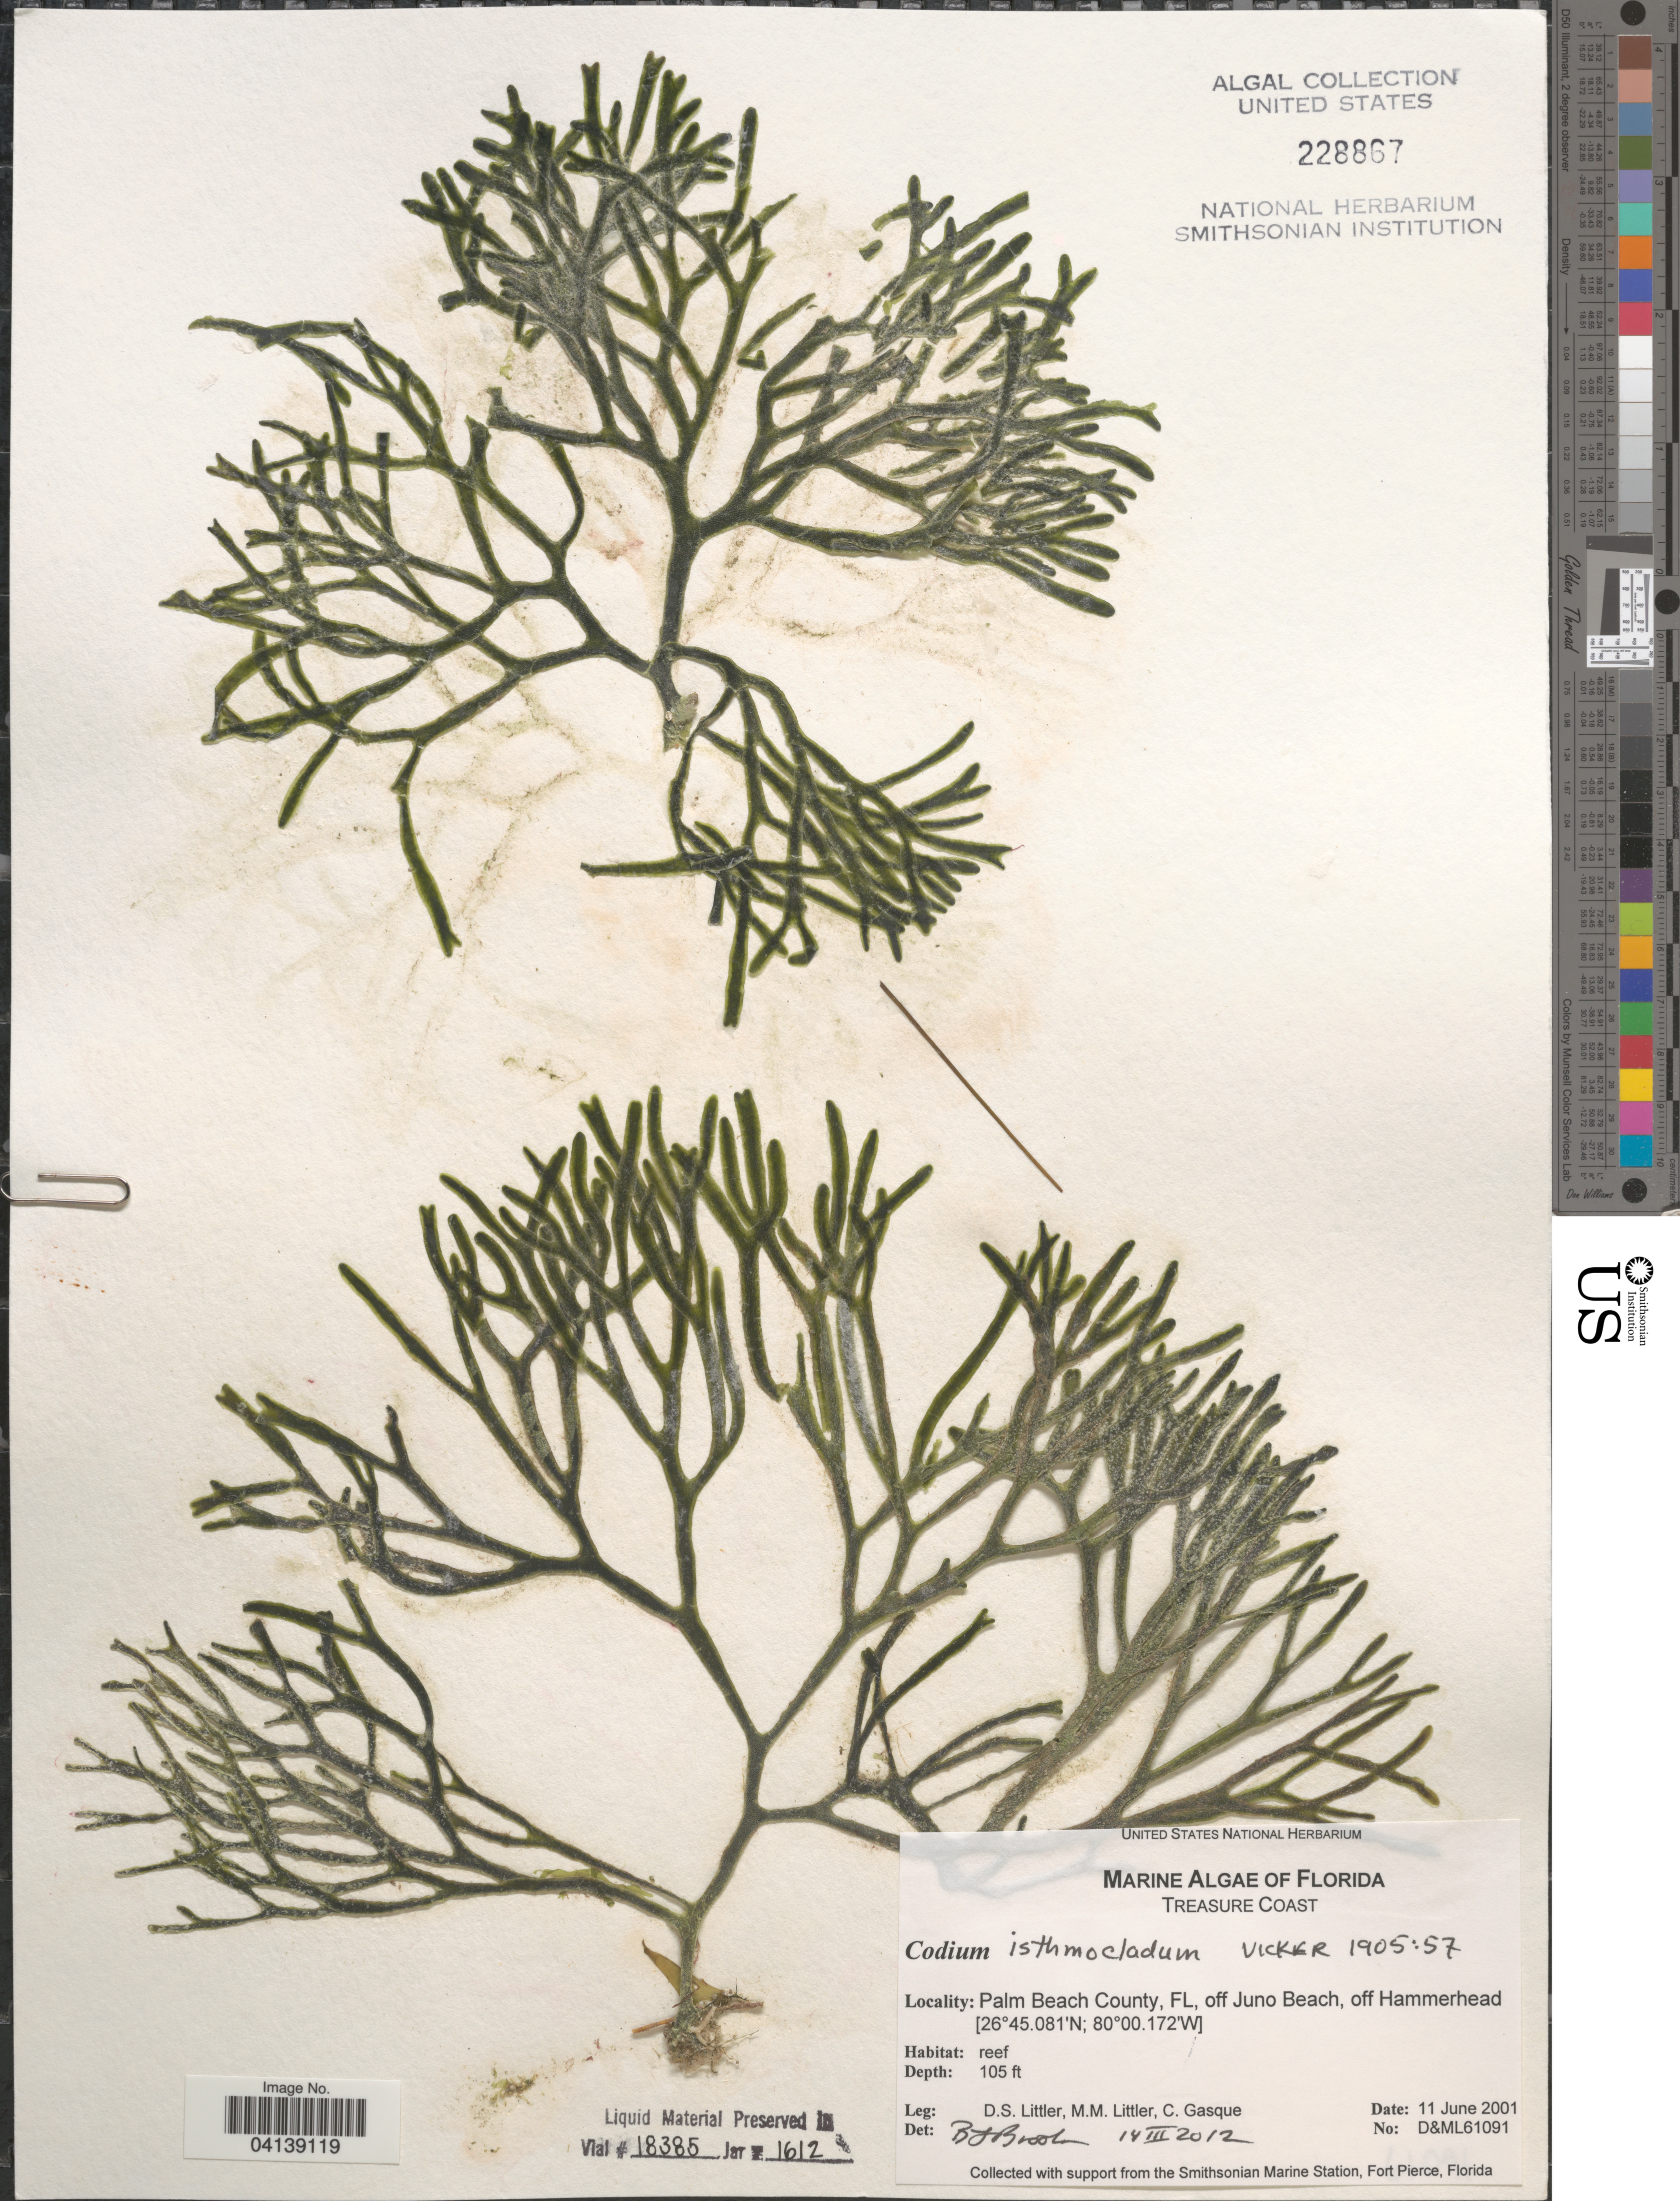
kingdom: Plantae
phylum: Chlorophyta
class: Ulvophyceae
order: Bryopsidales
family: Codiaceae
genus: Codium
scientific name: Codium isthmocladum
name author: Vickers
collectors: D. S. Littler & C. Gasque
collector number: D&ML61091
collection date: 2001-06-11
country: United States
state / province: Florida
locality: Treasure Coast. Palm Beach County, off Juno Beach, off Hammerhead.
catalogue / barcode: US 228867